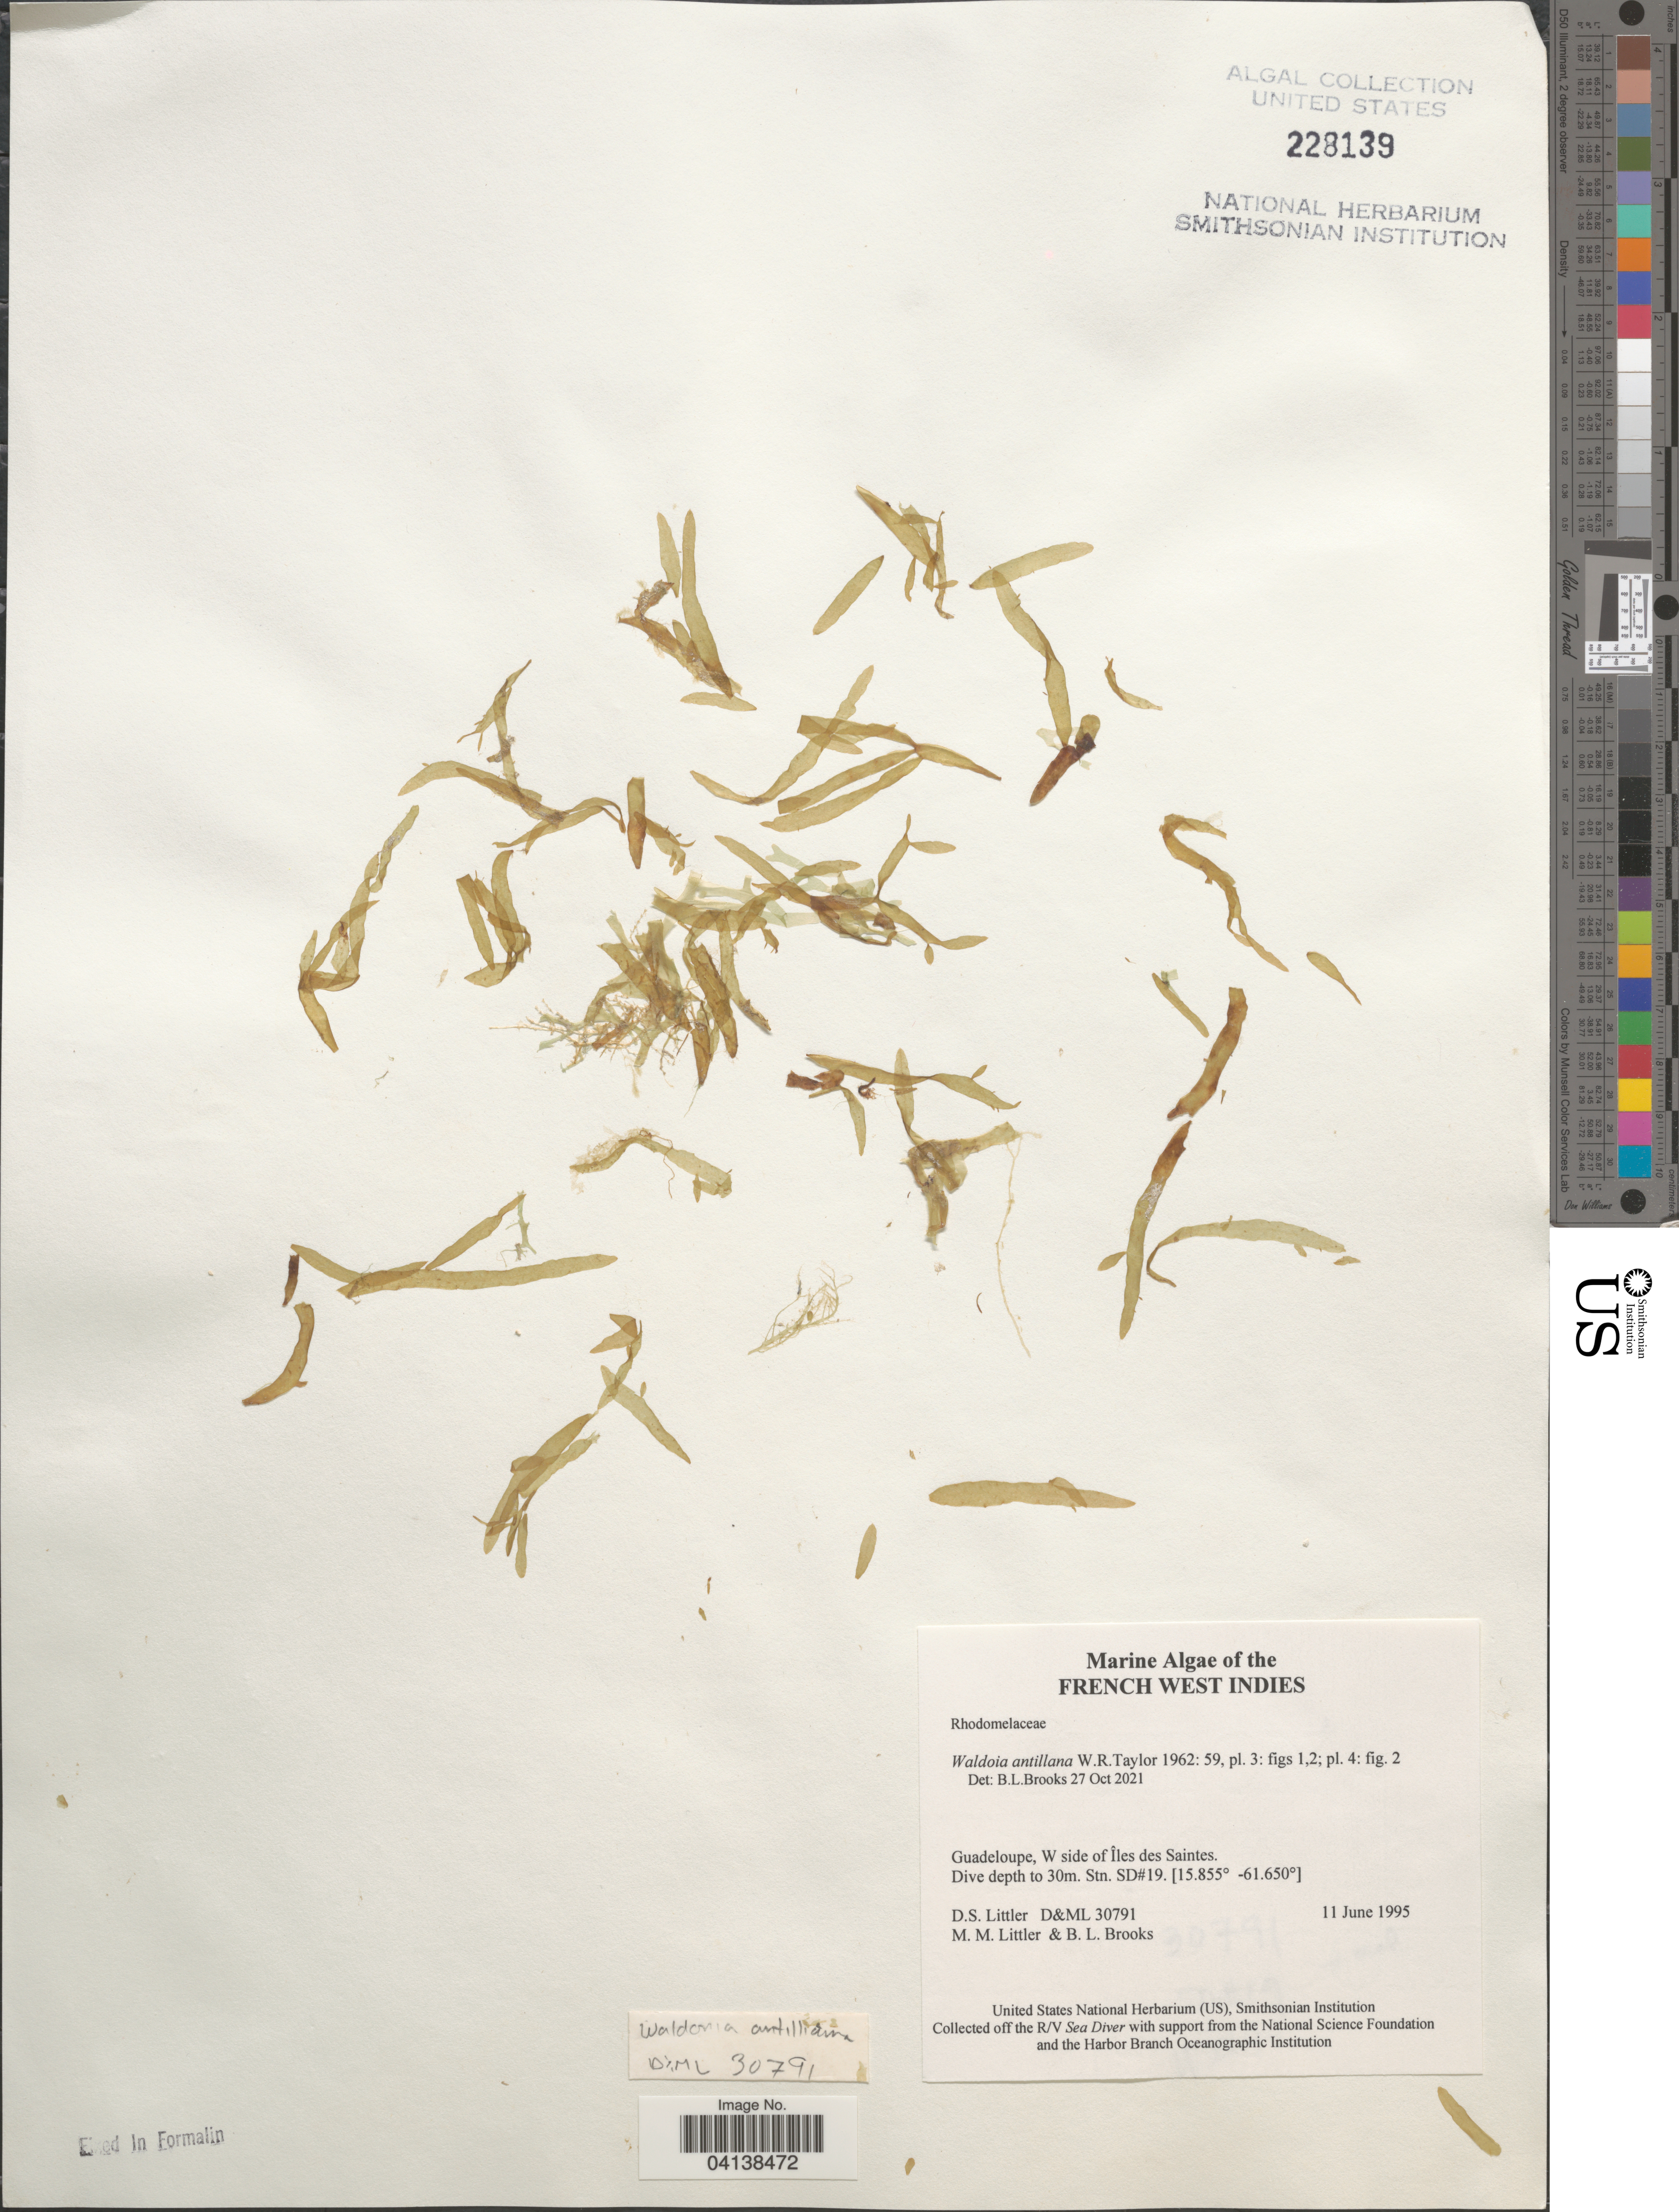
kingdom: Plantae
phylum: Rhodophyta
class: Florideophyceae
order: Ceramiales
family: Rhodomelaceae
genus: Waldoia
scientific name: Waldoia antillana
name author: W.R. Taylor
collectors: D. S. Littler & B. Brooks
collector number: D&ML 30791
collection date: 1995-06-11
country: Guadeloupe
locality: French West Indies. W side of Îles des Saintes. Stn. SD#19.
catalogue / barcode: US 228139